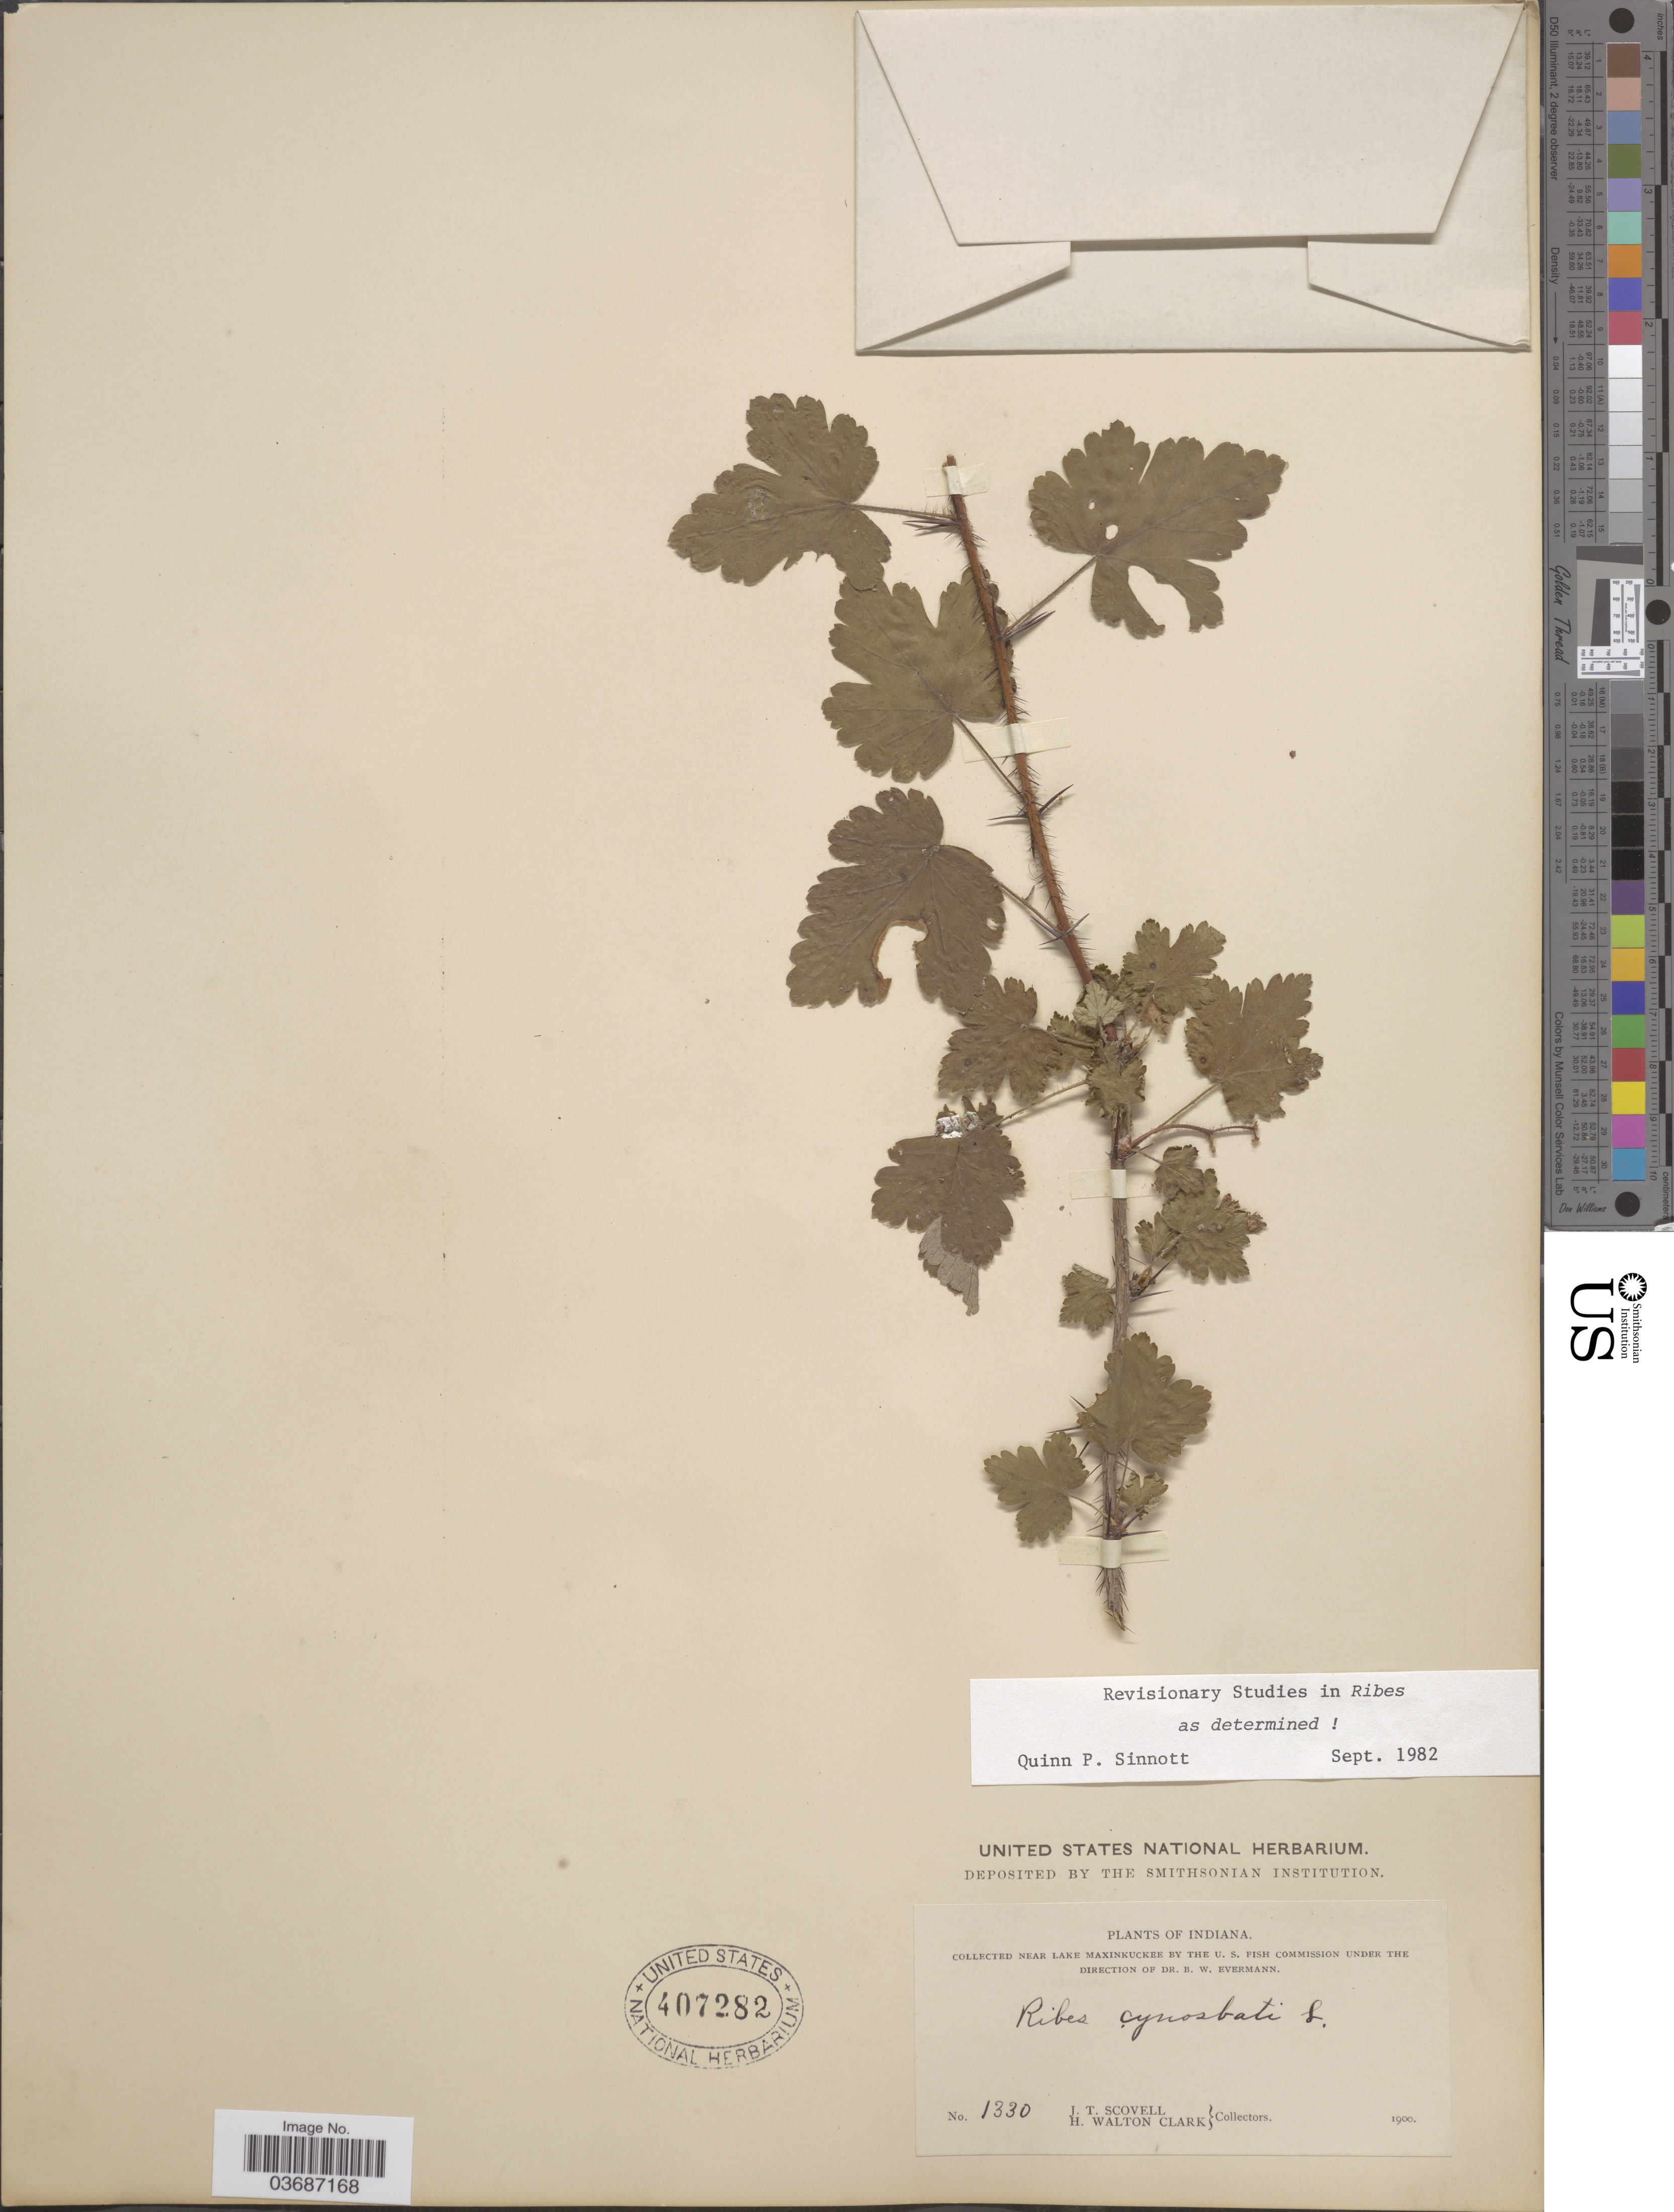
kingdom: Plantae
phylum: Tracheophyta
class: Magnoliopsida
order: Saxifragales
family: Grossulariaceae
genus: Ribes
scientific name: Ribes cynosbati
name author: L.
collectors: J. T. Scovell & H. W. Clark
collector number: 1330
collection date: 1900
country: United States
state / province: Indiana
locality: Near Lake Maxinkuckee by the U.S. Fish Commission.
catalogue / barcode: US 407282